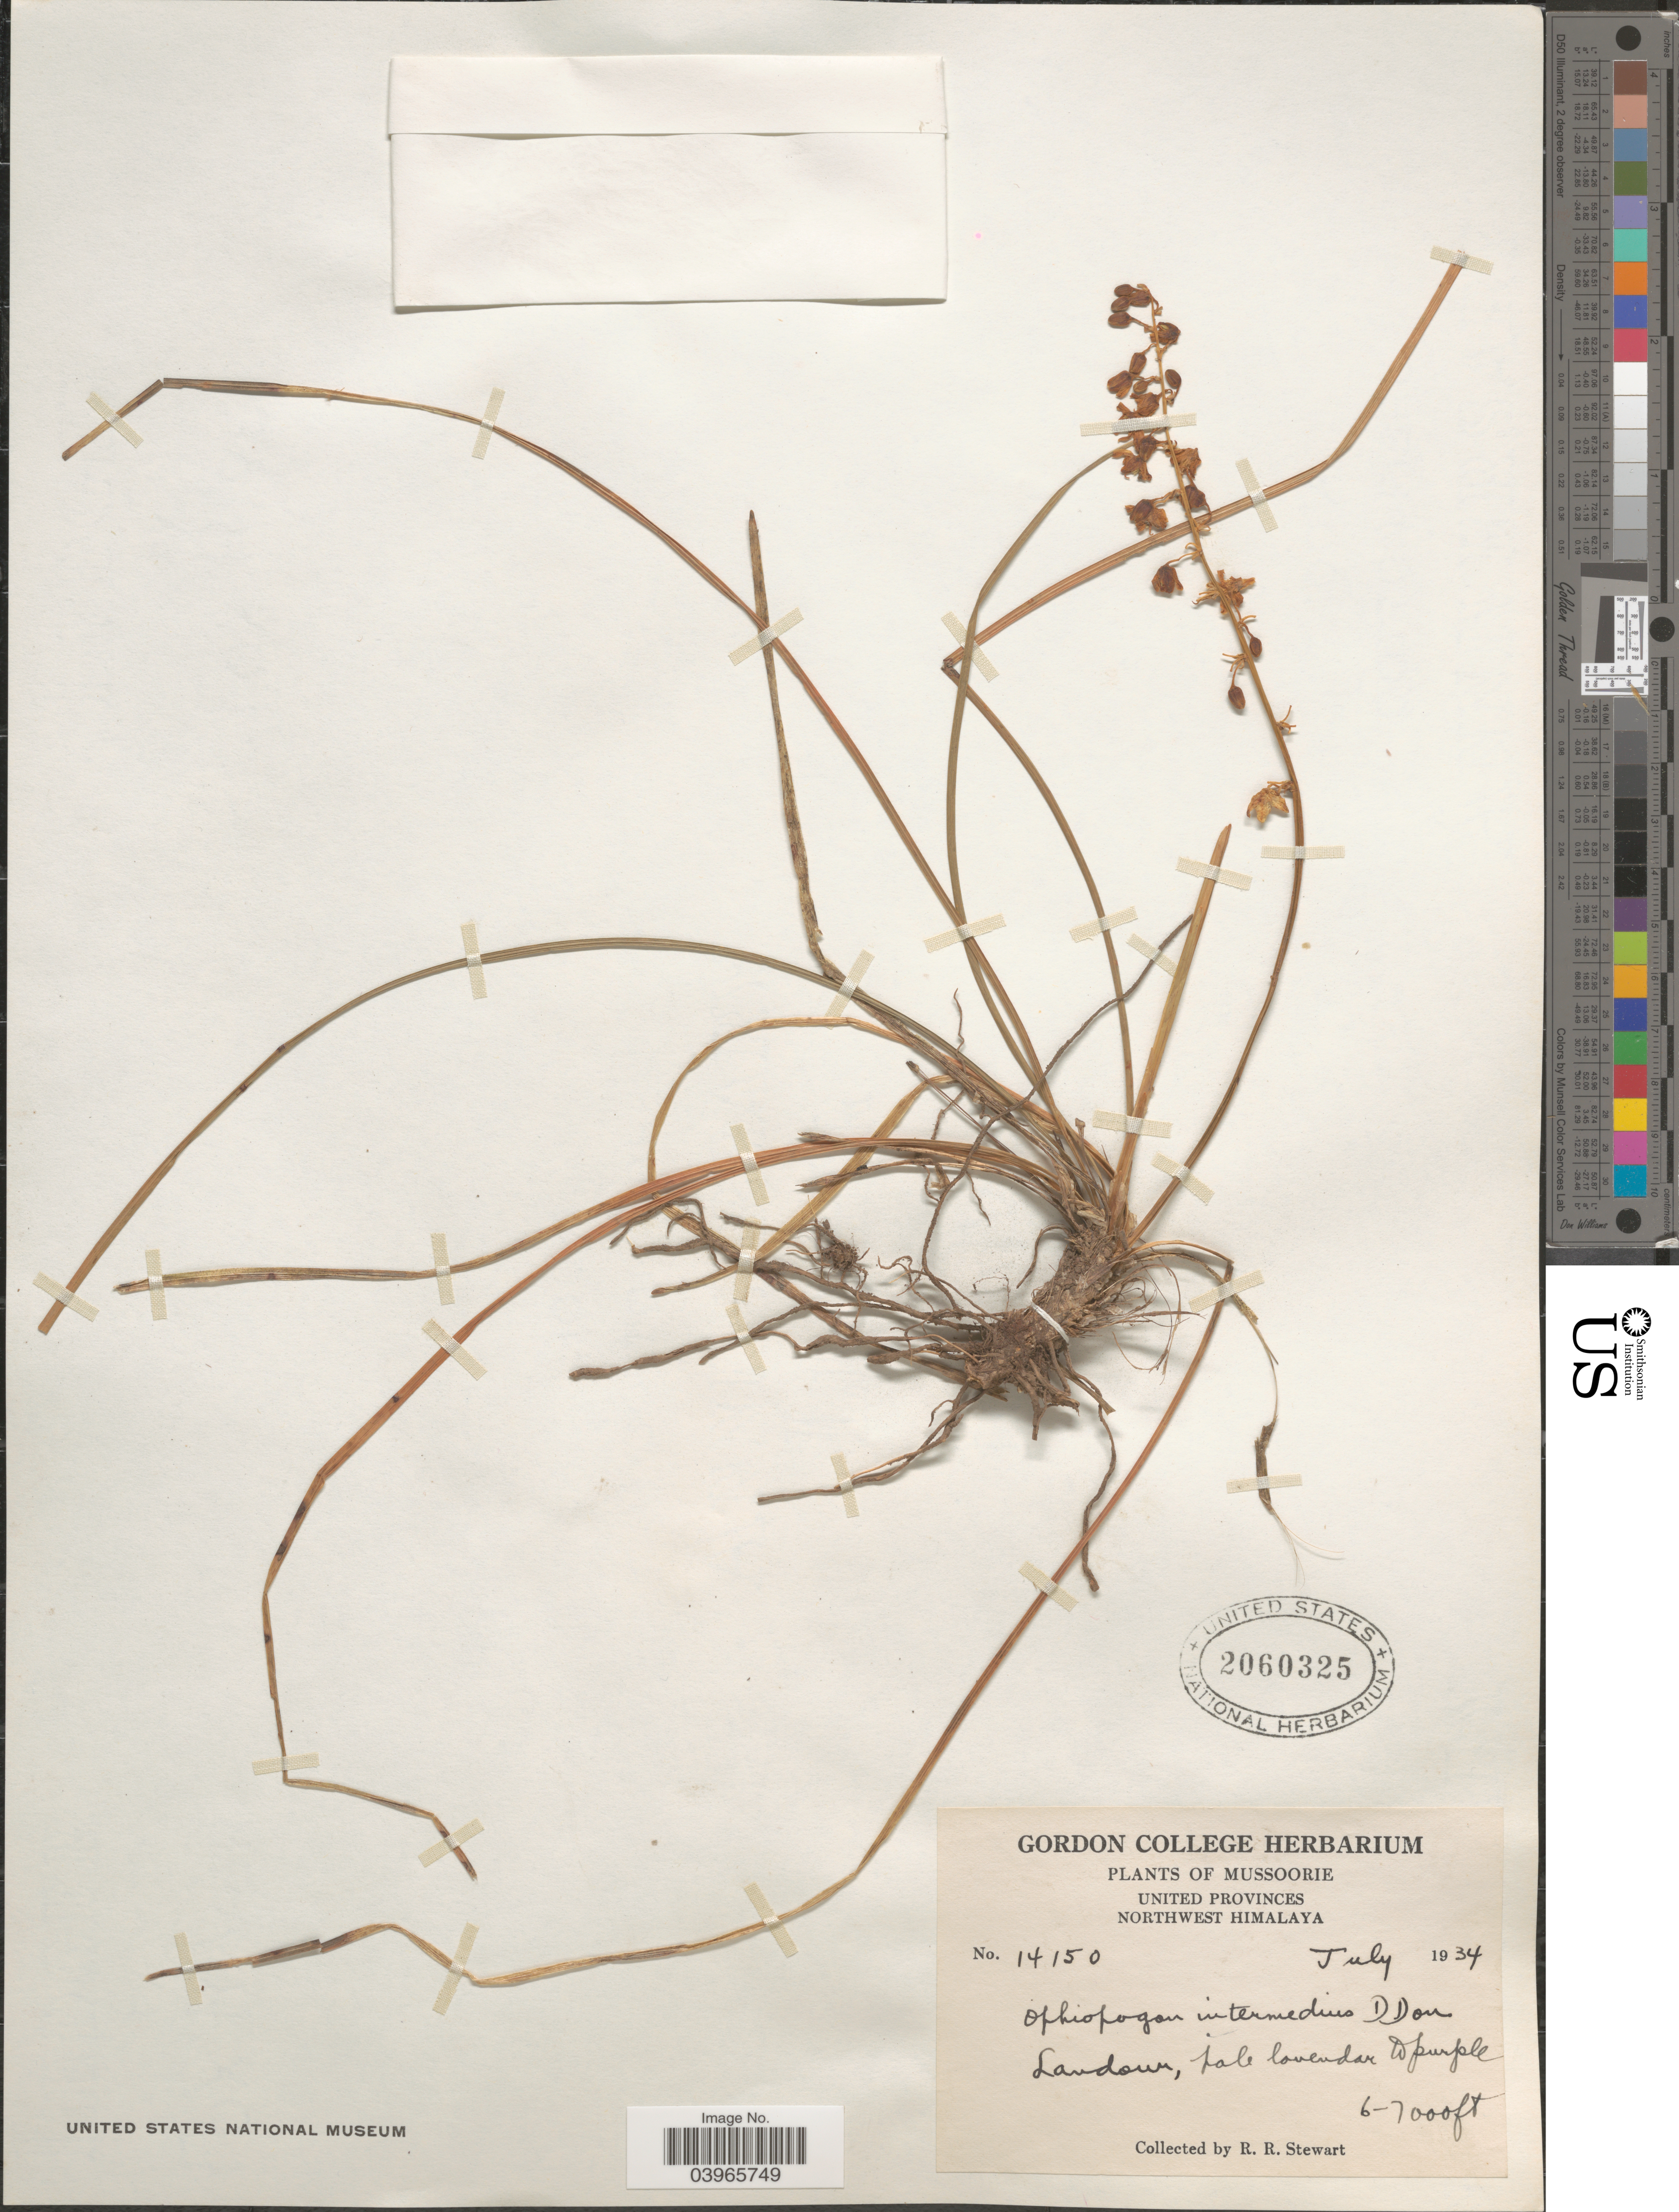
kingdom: Plantae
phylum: Tracheophyta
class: Liliopsida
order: Asparagales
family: Asparagaceae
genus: Ophiopogon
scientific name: Ophiopogon intermedius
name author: D. Don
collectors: R. Stewart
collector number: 14150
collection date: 1934-07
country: India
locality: Mussourie. United Provinces. Northwest Himalaya. Landour.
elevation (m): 1829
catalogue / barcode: US 2060325